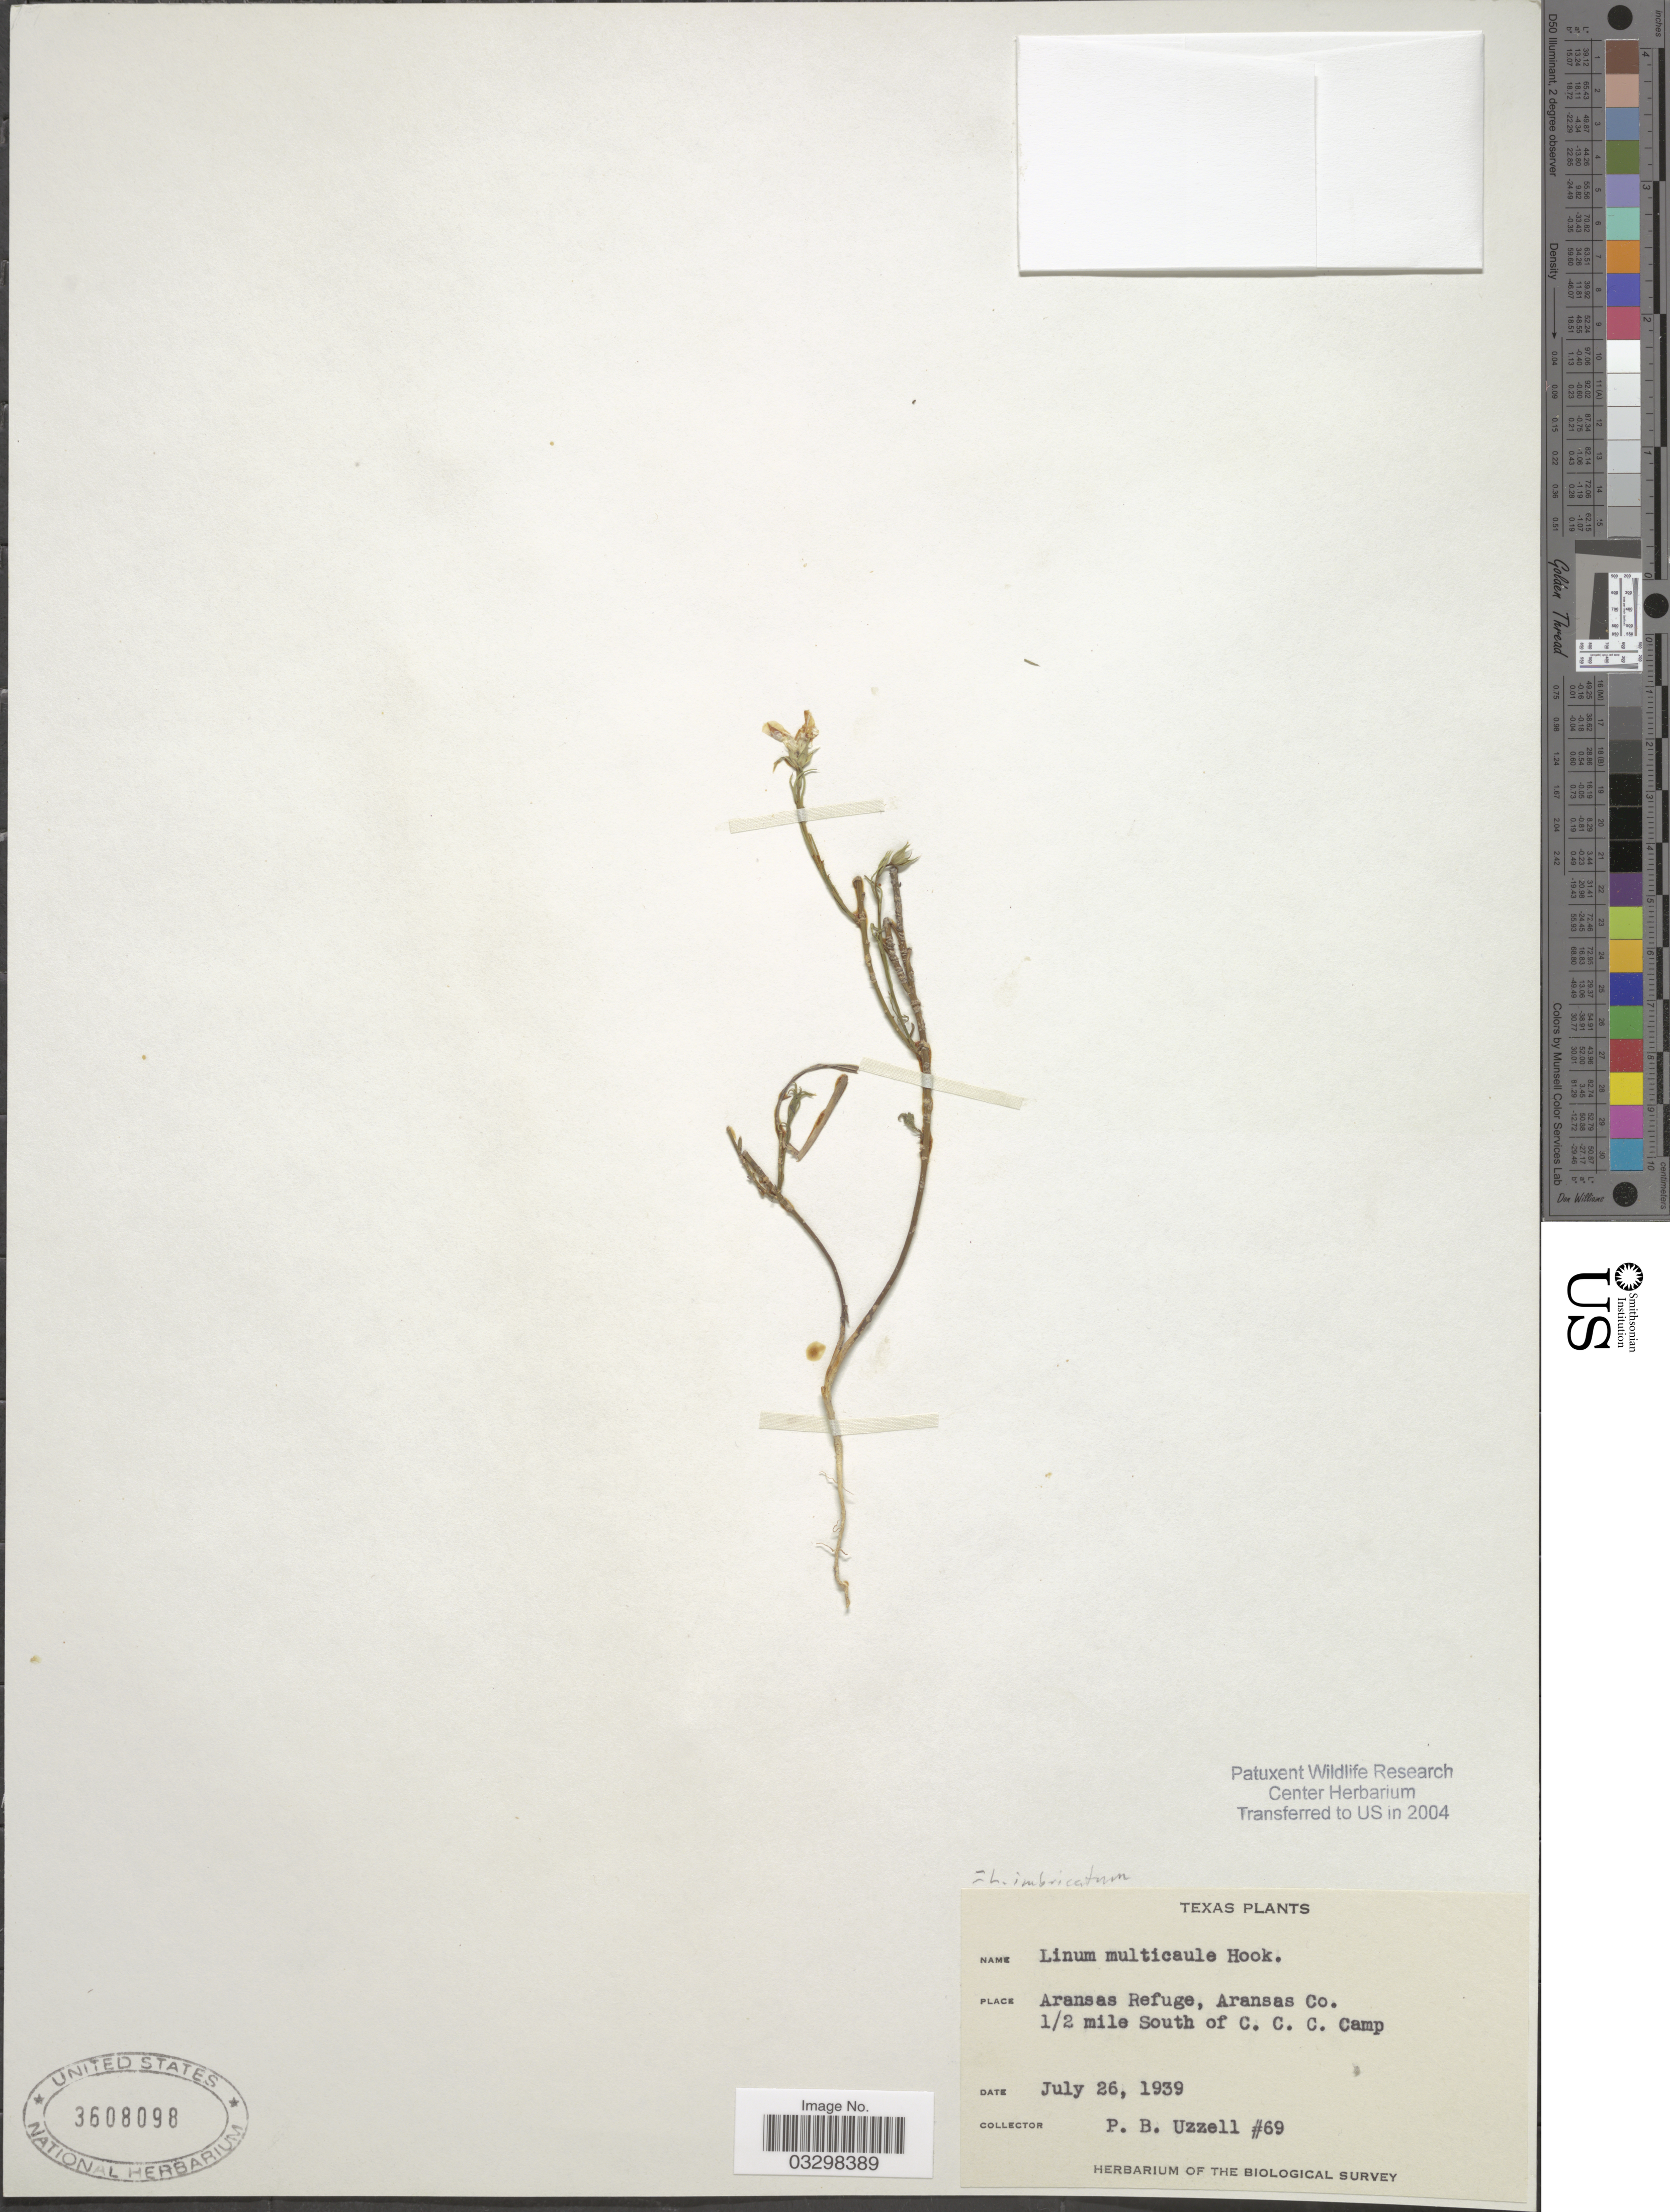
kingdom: Plantae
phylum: Tracheophyta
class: Magnoliopsida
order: Malpighiales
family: Linaceae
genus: Linum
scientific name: Linum imbricatum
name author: (Raf.) Shinners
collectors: P. Uzzell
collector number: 69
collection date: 1939-07-26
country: United States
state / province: Texas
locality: Aransas Refuge, Aransas Co. 1/2 mile South of C. C. C. Camp.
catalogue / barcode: US 3608098